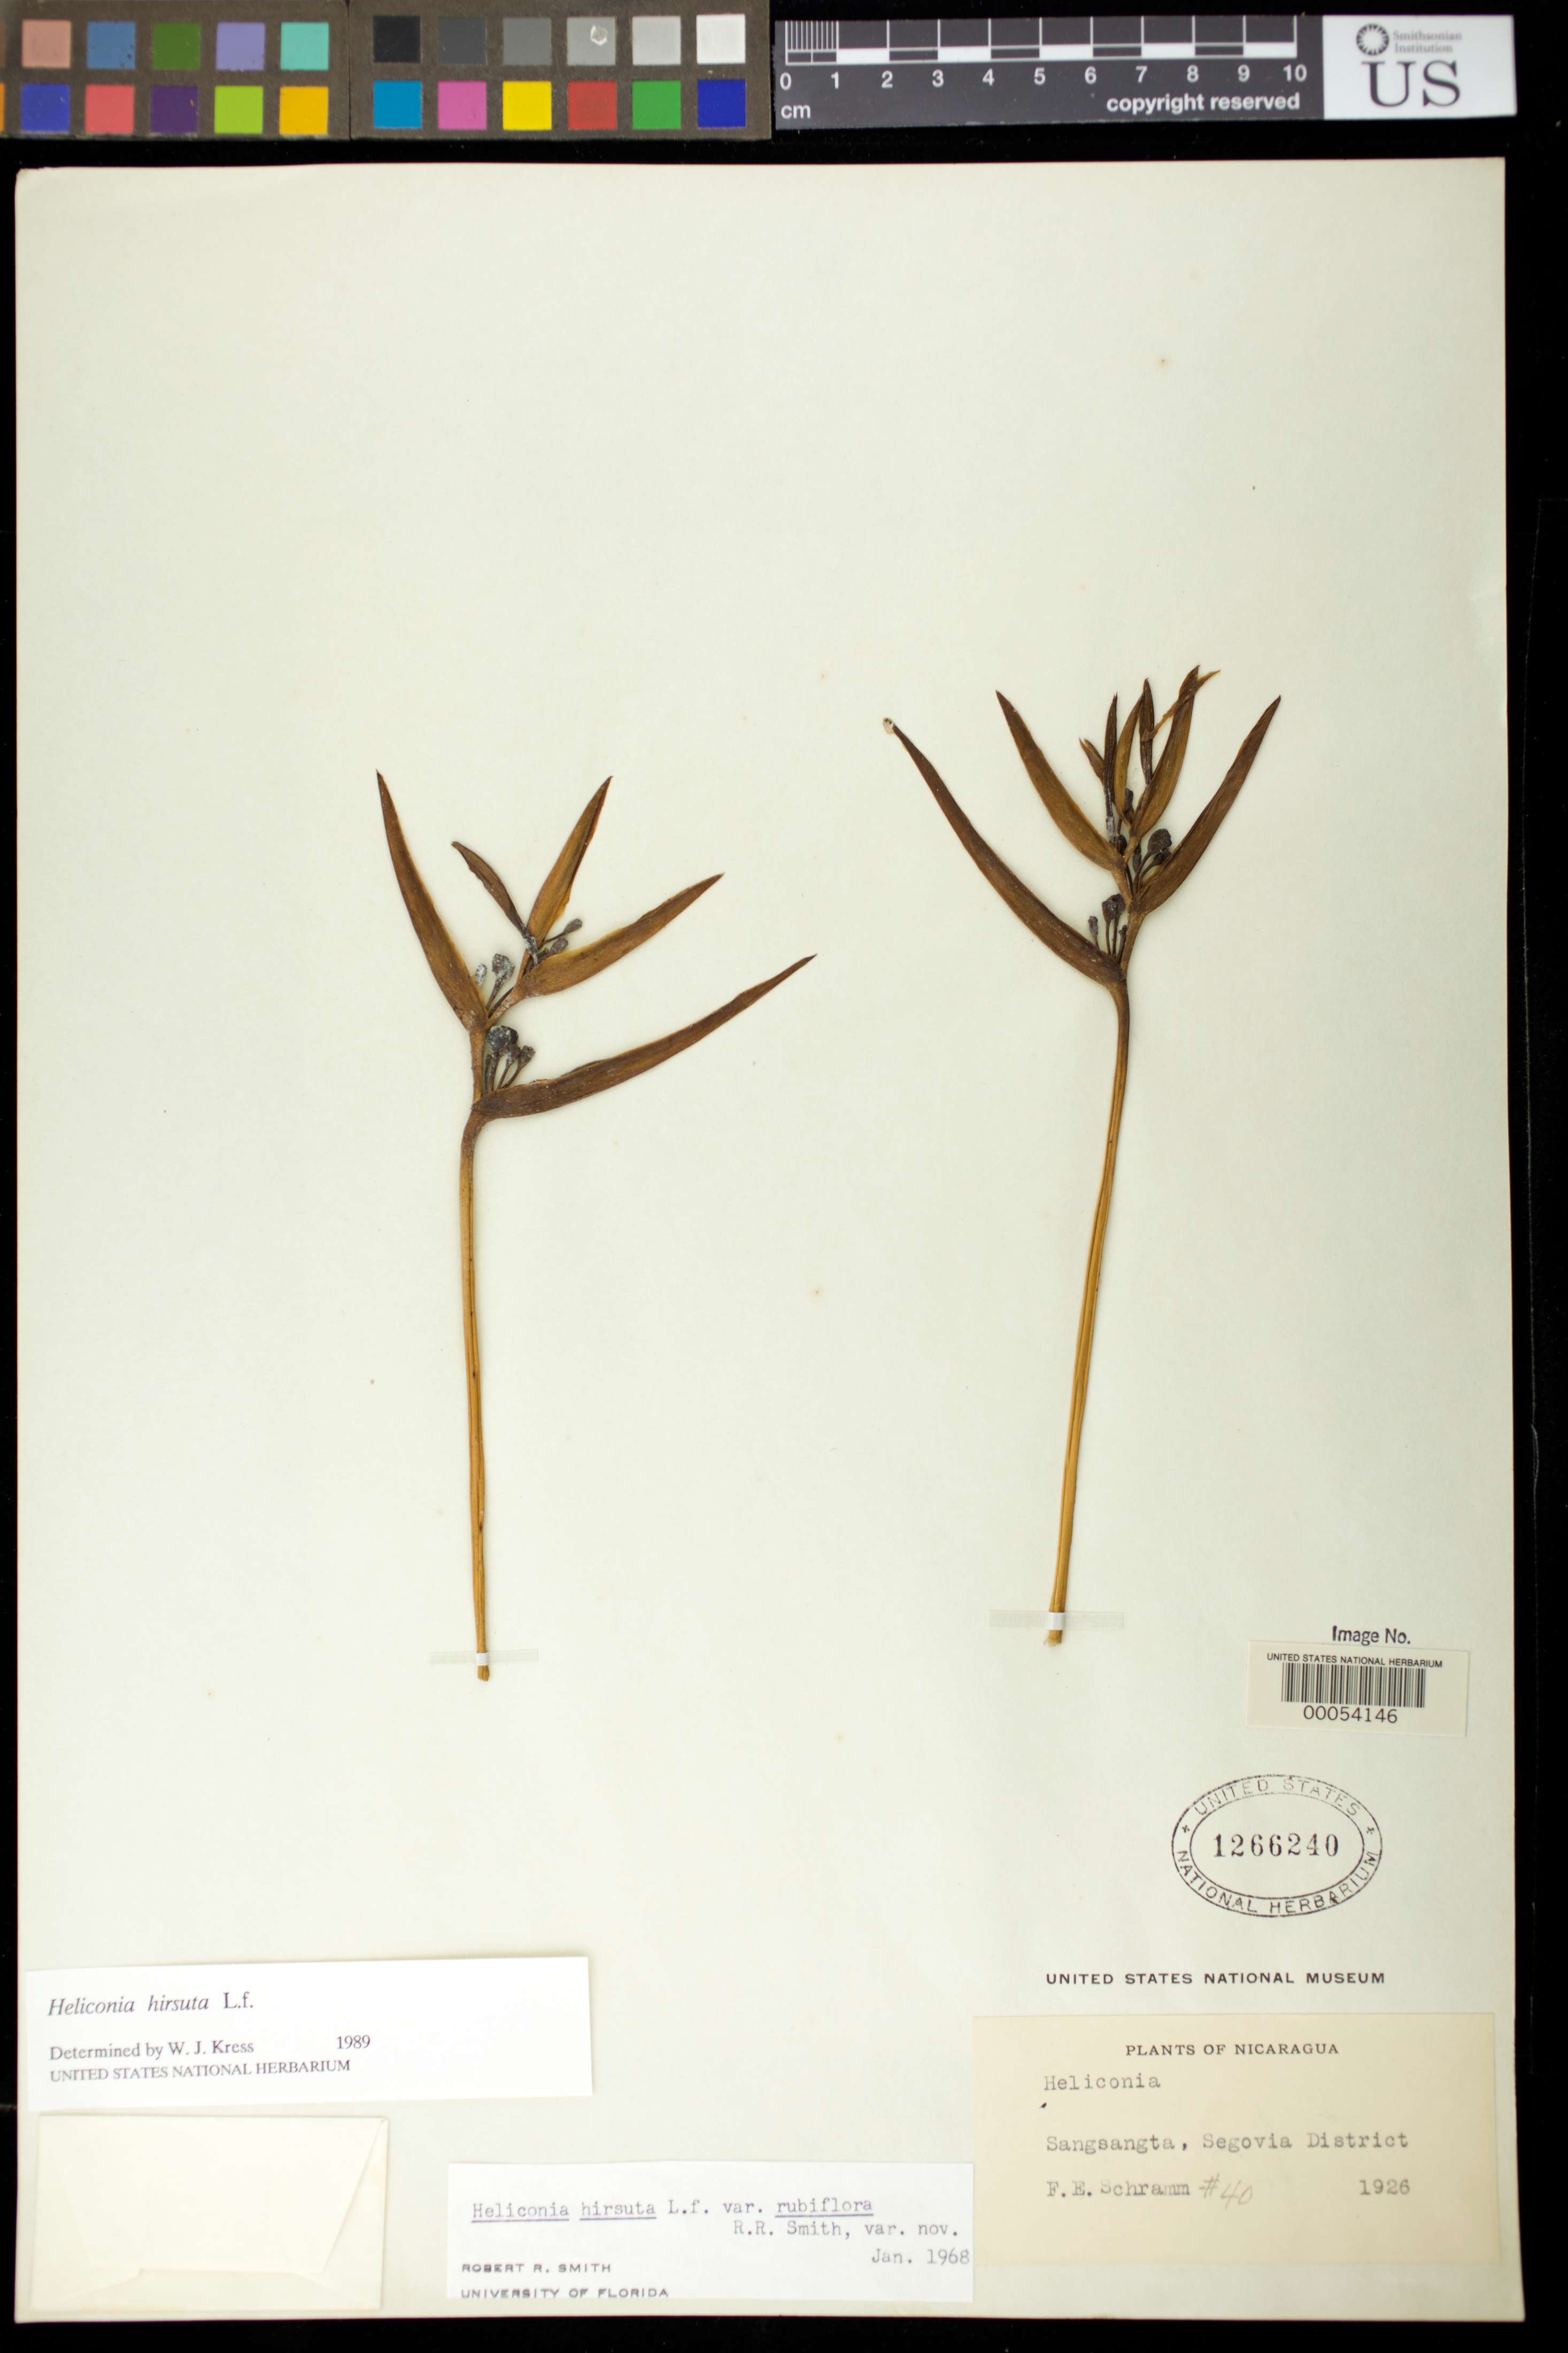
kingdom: Plantae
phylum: Tracheophyta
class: Liliopsida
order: Zingiberales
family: Heliconiaceae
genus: Heliconia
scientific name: Heliconia hirsuta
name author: L. f.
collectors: F. E. Schramm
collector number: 40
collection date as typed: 1926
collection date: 1926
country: Nicaragua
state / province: Nueva Segovia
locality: Sangsangta, segovia district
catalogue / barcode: US 1266240